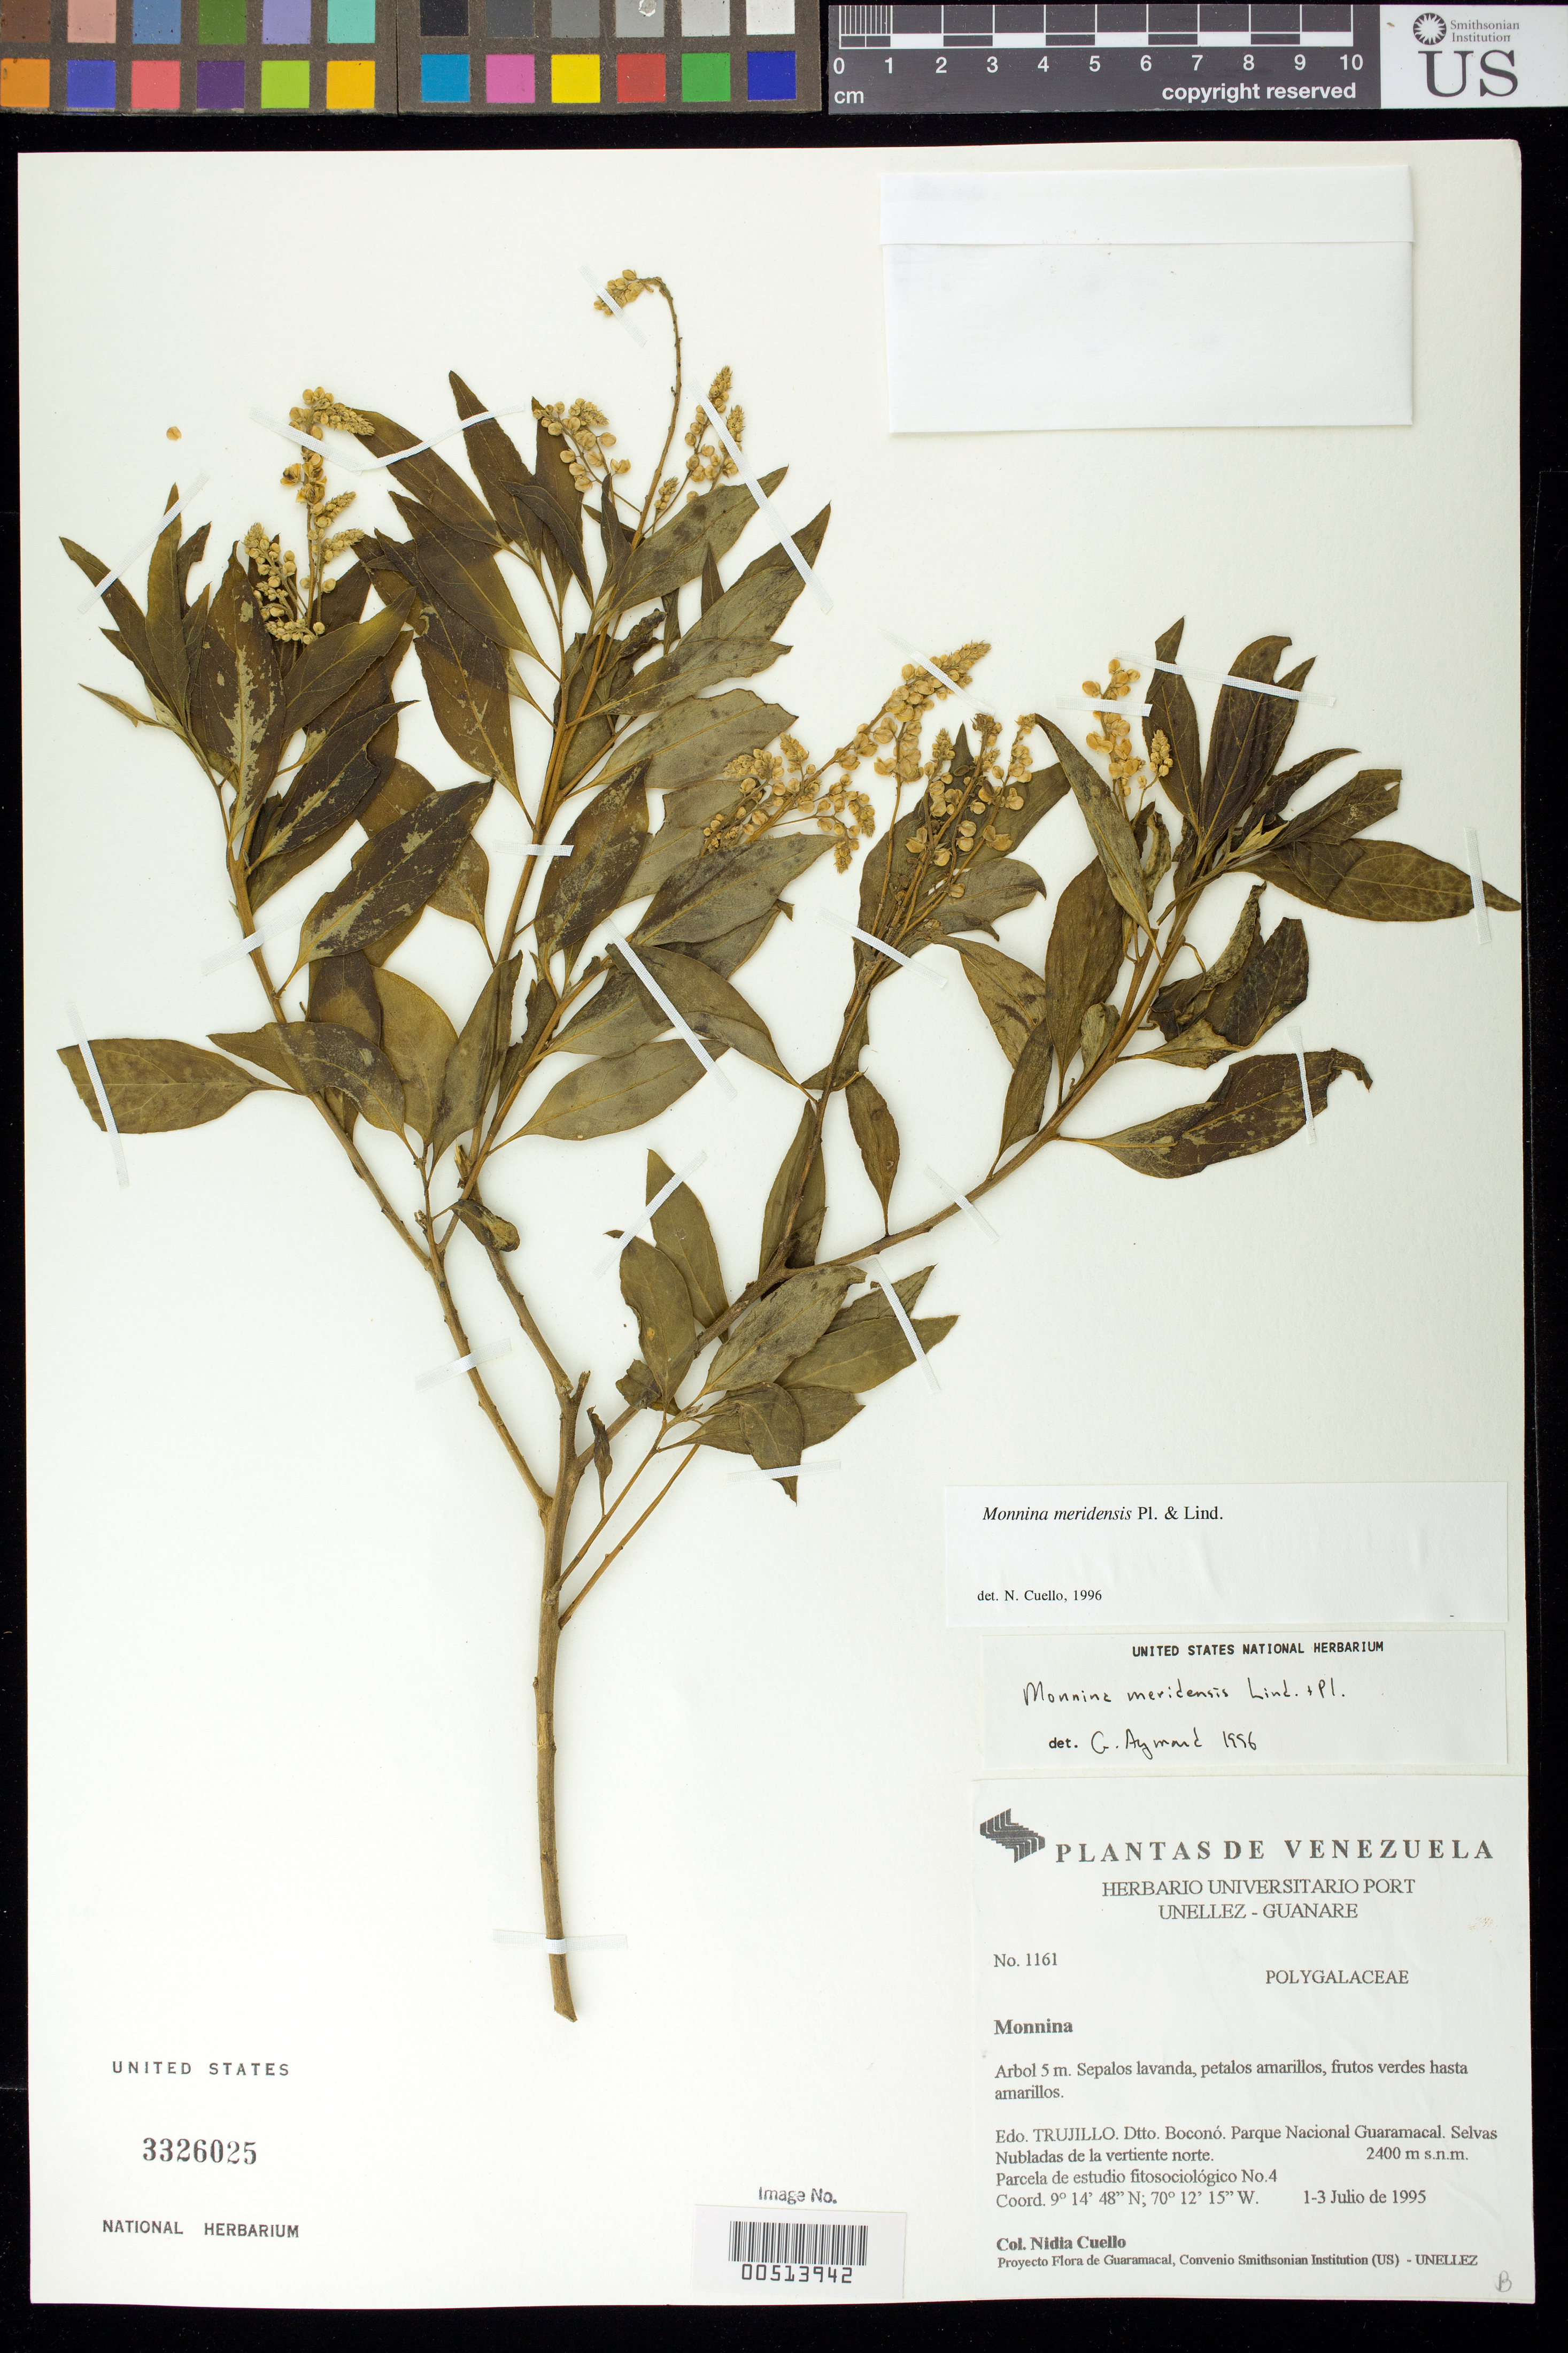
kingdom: Plantae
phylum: Tracheophyta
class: Magnoliopsida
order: Fabales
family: Polygalaceae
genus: Monnina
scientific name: Monnina meridensis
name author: Planch. & B.L. Linden ex Wedd.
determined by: Aymard C., G. A., (PORT), Univ. Nac. Exp. de los Llanos Ezequiel Zamora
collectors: N. L. Cuello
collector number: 1161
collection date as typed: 01 Jul 1995 to 03 Jul 1995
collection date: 1995-07-01/1995-07-03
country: Venezuela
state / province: Trujillo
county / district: Boconó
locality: Parque Nacional Guaramacal. Vertiente N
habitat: Selva Nubladas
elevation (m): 2400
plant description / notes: GB, MO, PORT, US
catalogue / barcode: US 3326025